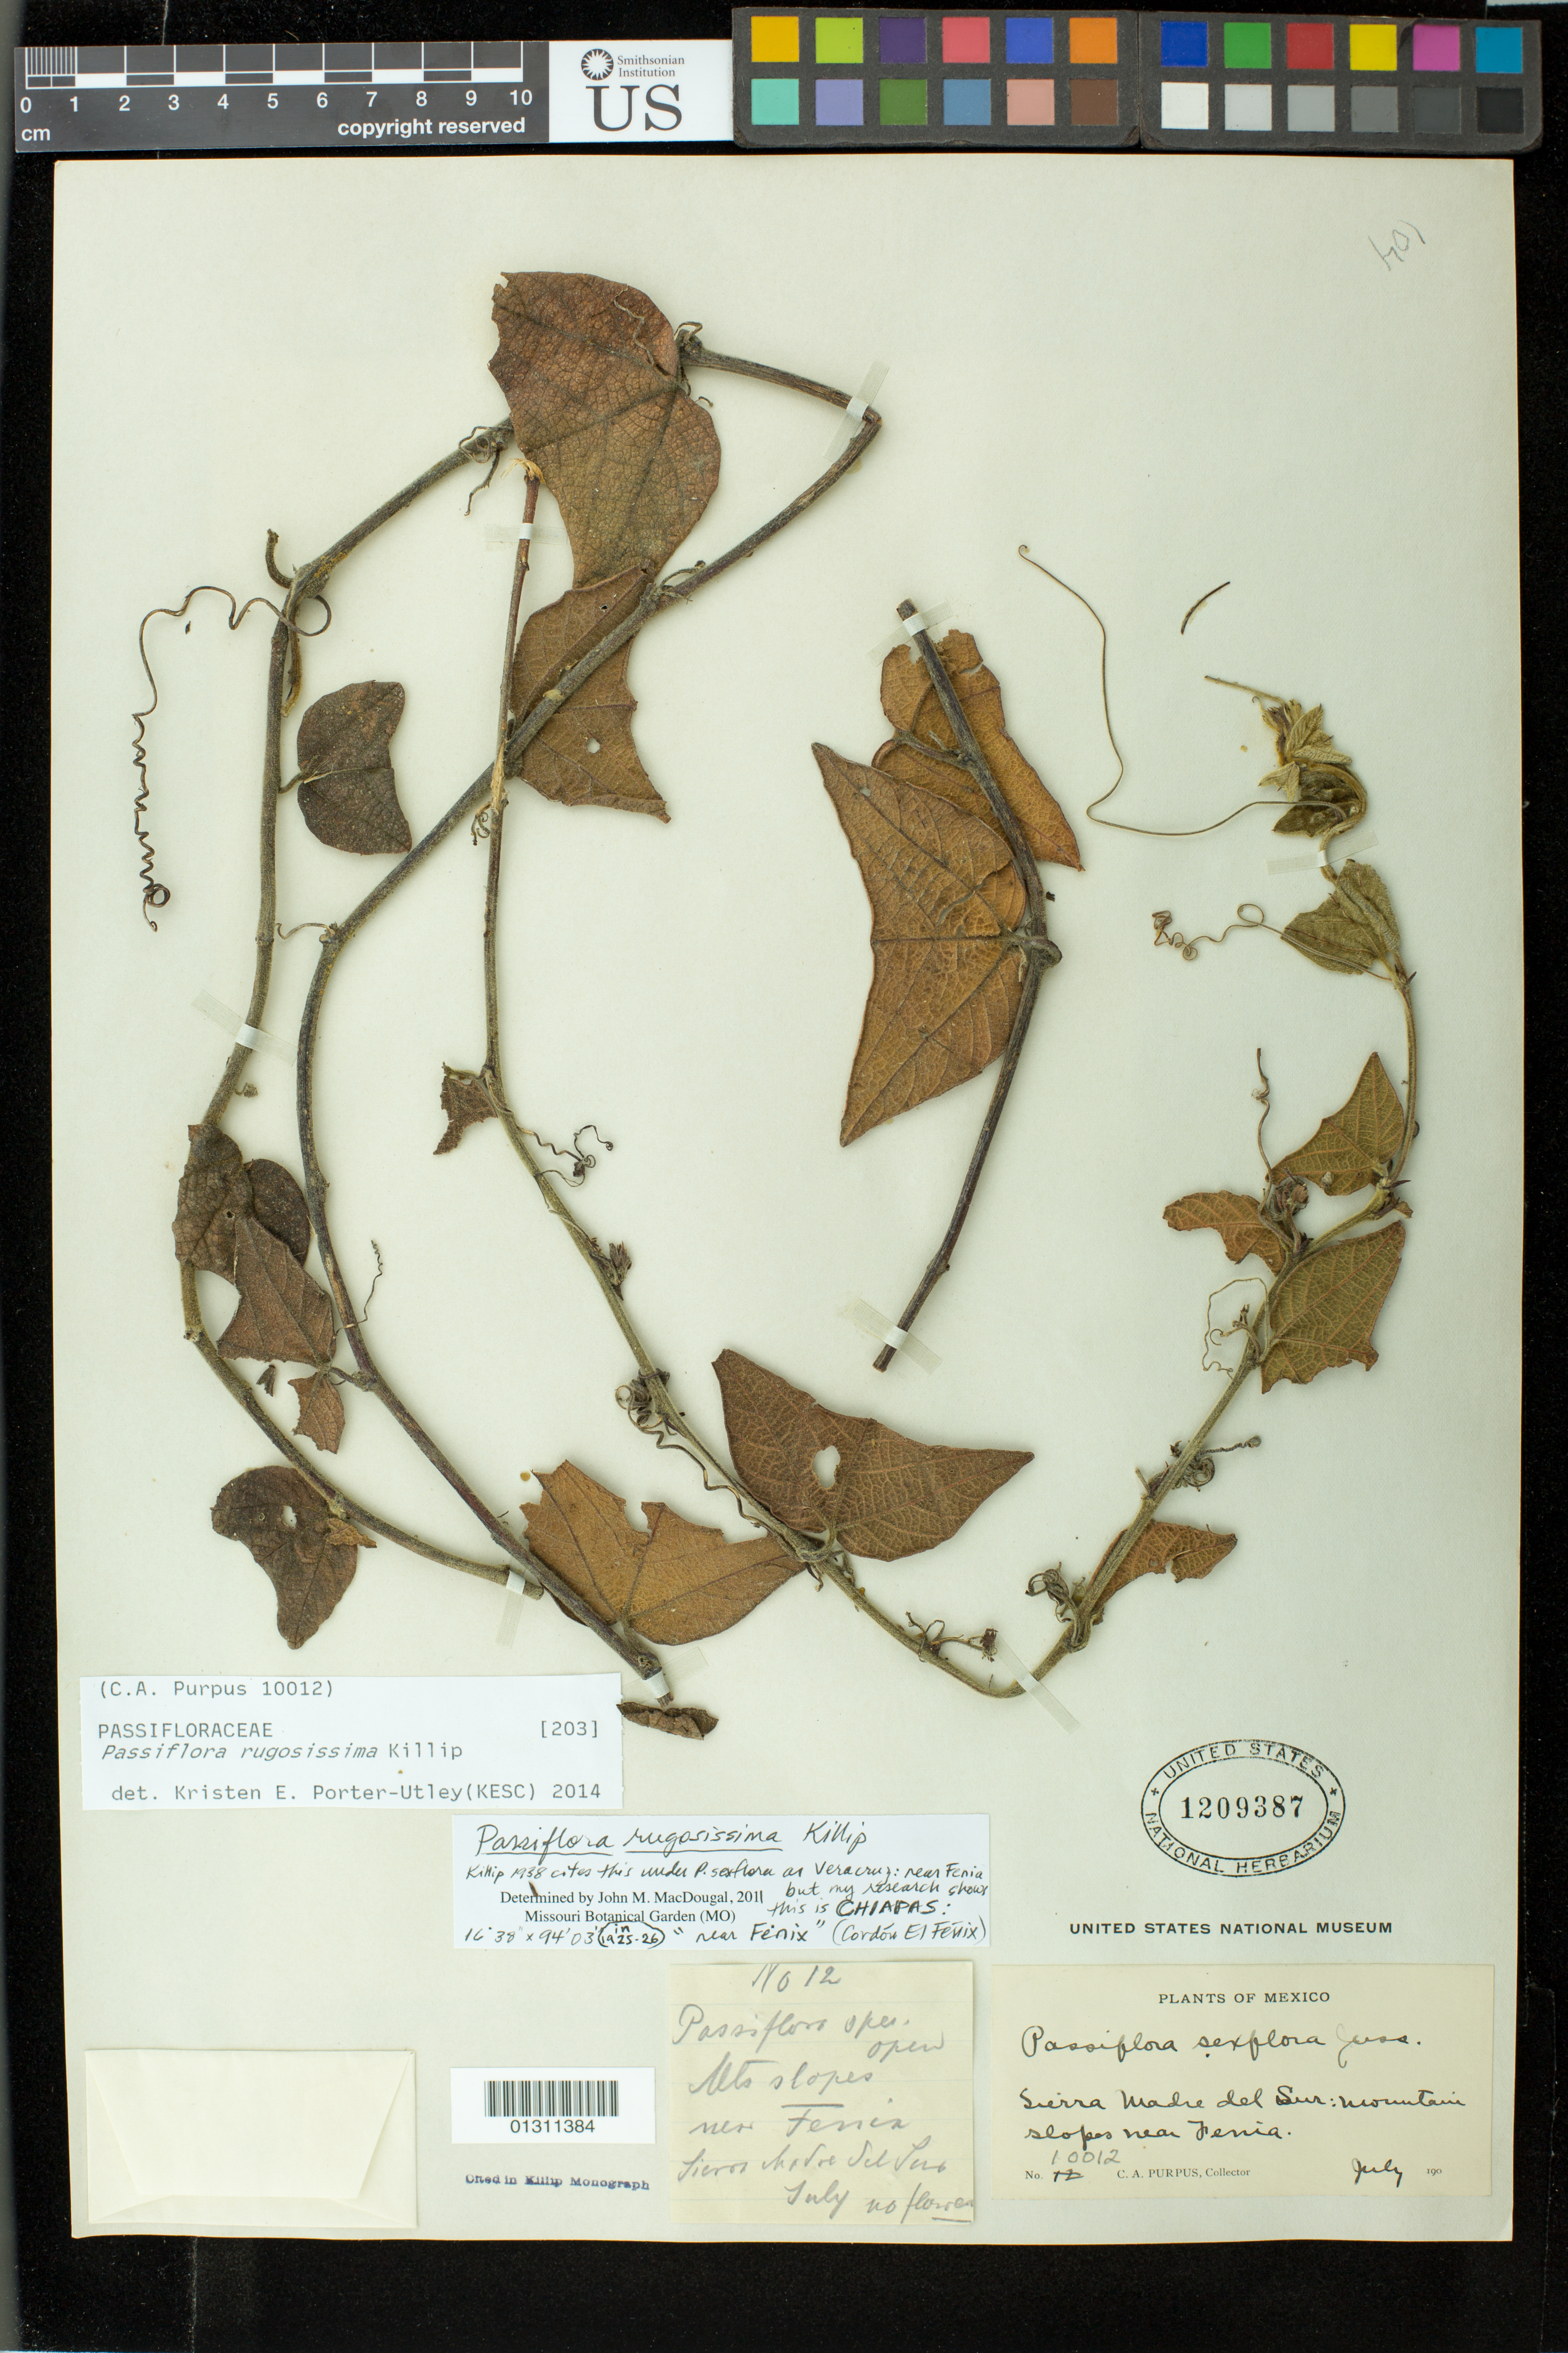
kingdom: Plantae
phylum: Tracheophyta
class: Magnoliopsida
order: Malpighiales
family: Passifloraceae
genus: Passiflora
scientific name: Passiflora rugosissima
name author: Killip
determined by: Porter-Utley, Kristen E.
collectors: C. A. Purpus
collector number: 10012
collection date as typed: jul 190-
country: Mexico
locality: Sierra Madre del Sur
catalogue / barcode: US 1209387